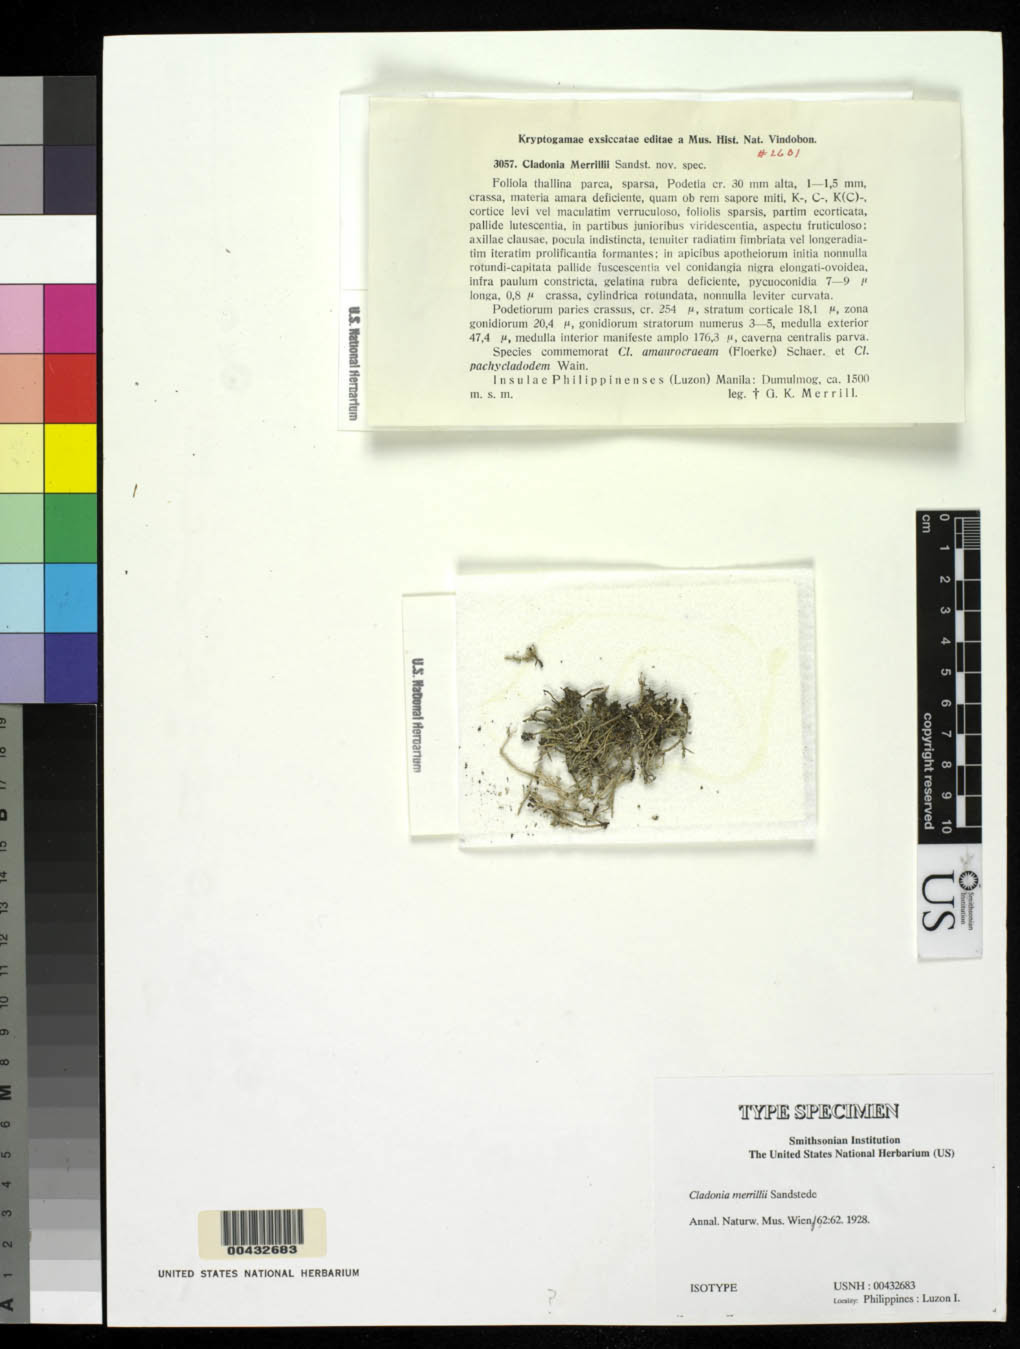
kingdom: Fungi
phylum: Ascomycota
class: Lecanoromycetes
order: Lecanorales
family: Cladoniaceae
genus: Cladonia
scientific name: Cladonia merrillii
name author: Sandst.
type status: Isolectotype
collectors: E. D. Merrill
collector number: Krypt. Exs. Vindob. 3057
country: Philippines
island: Luzon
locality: Manila, Dumulmog.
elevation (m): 1500